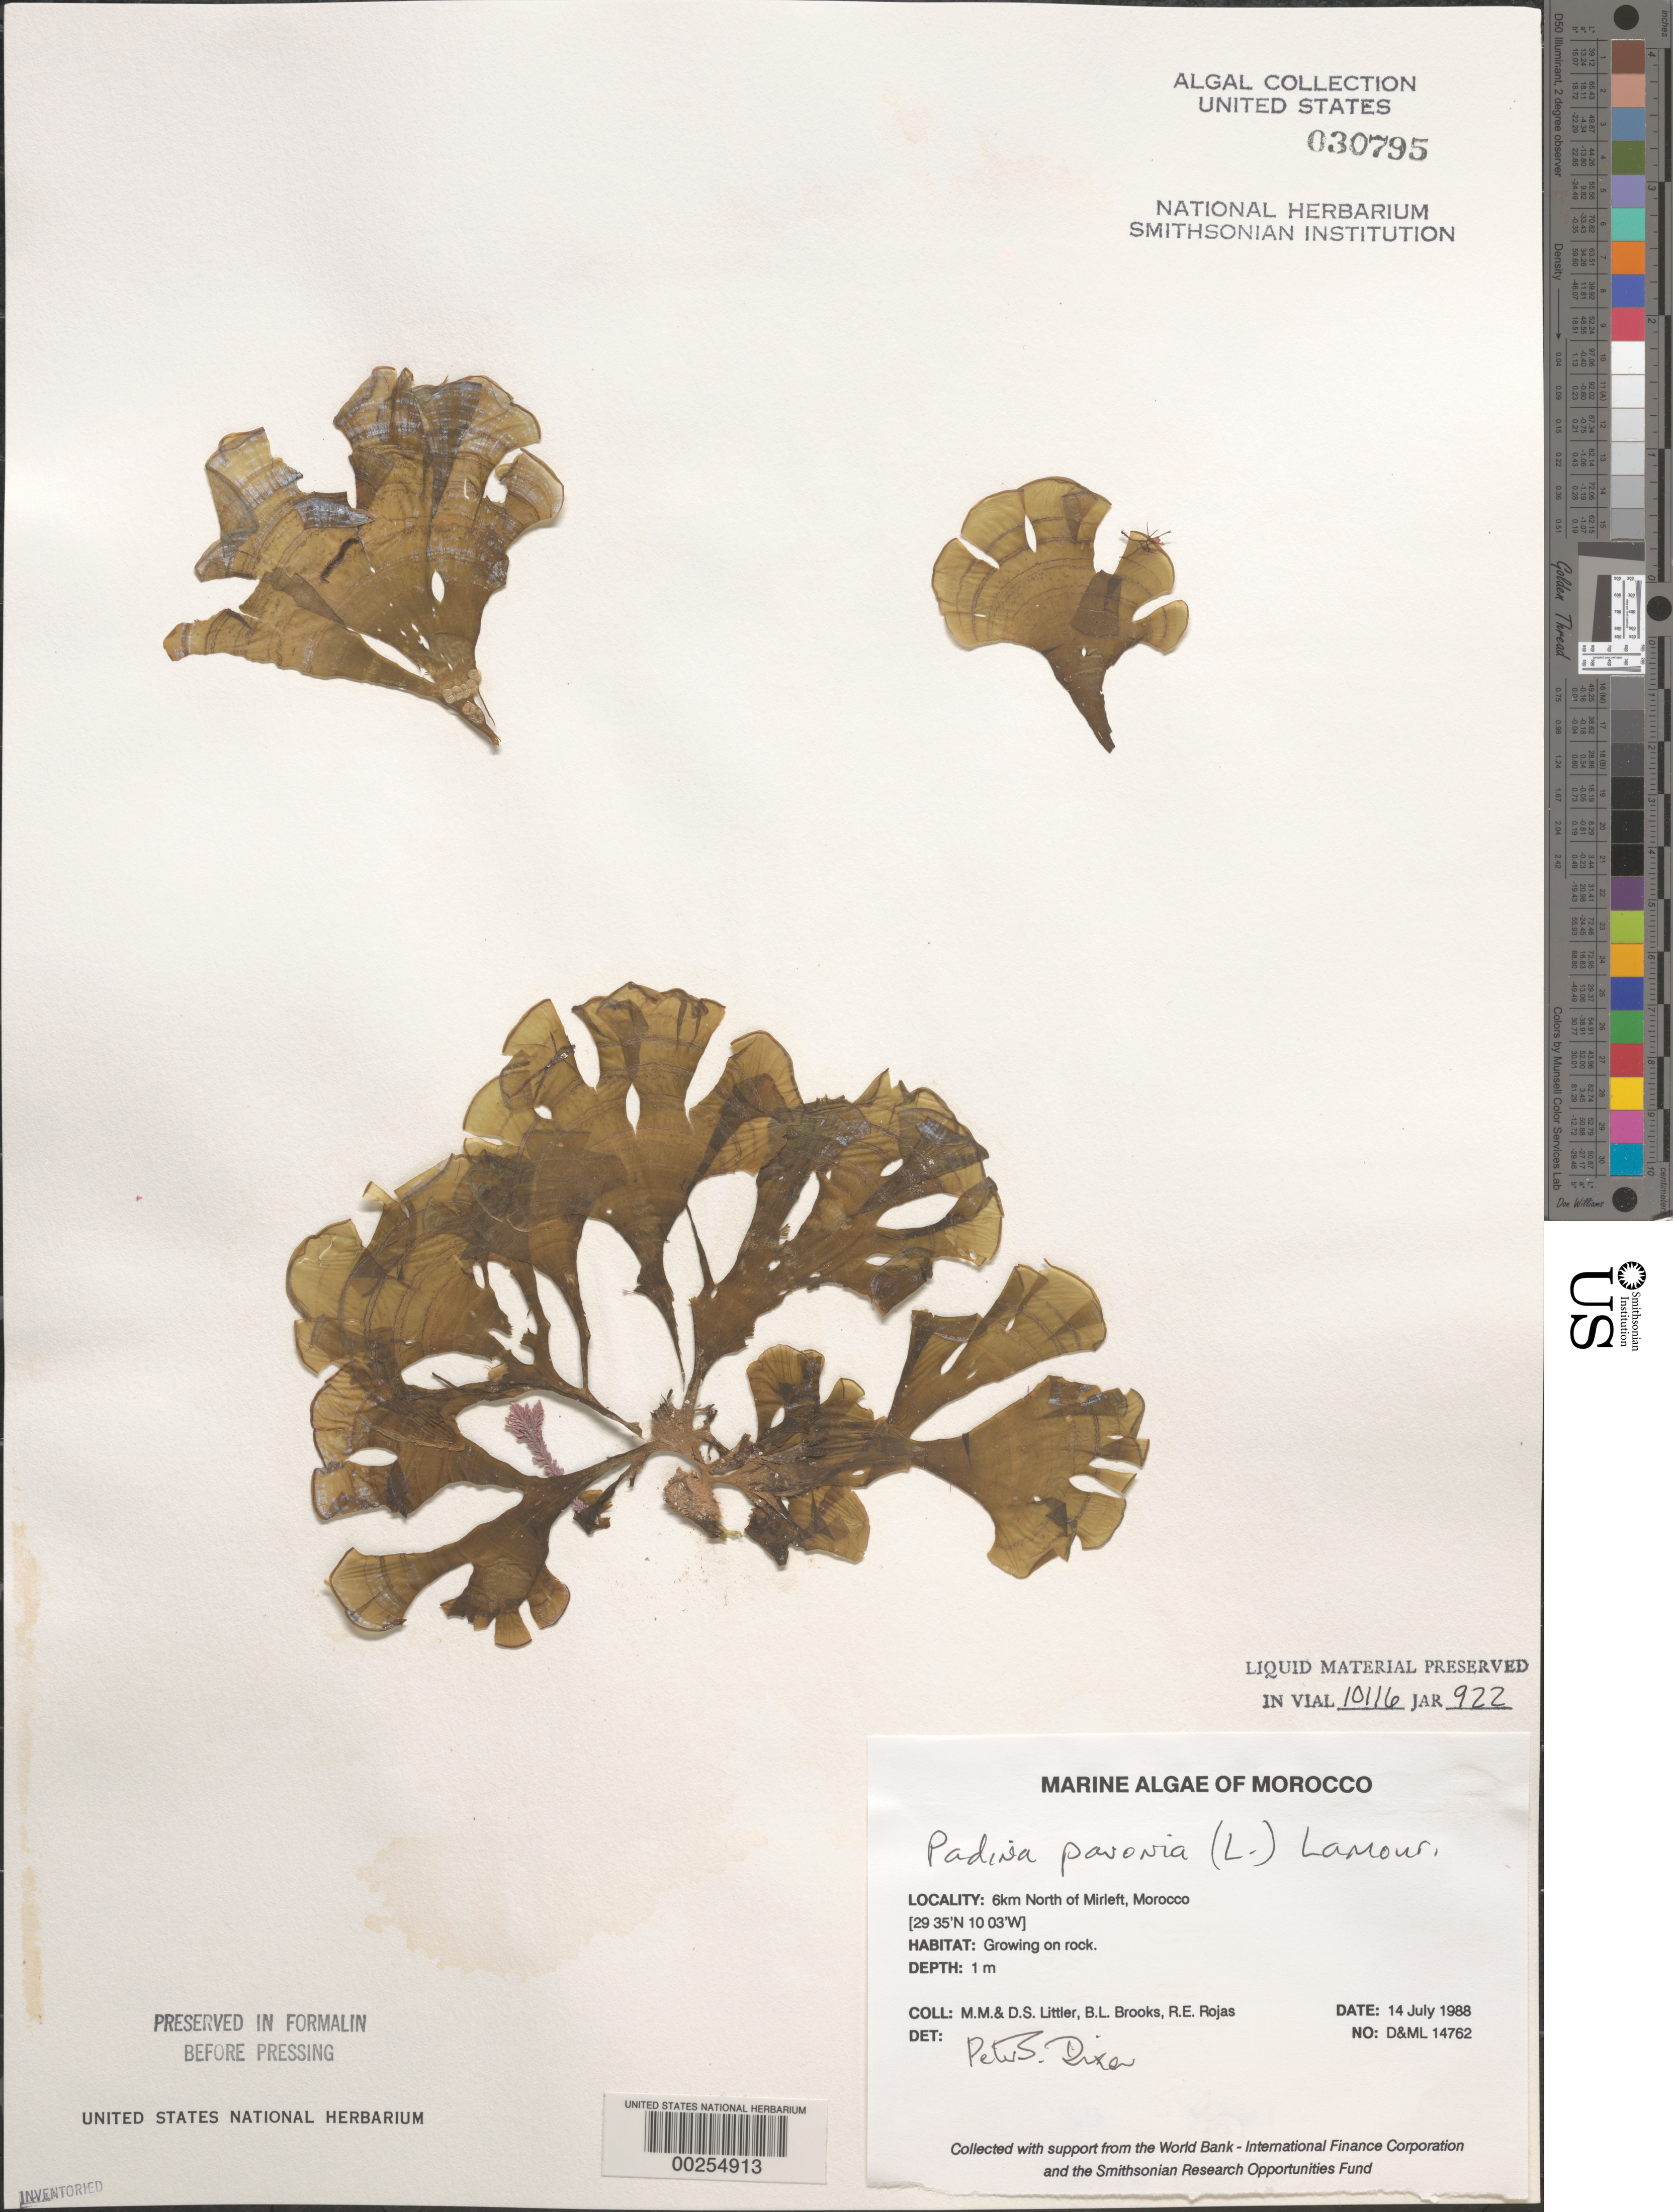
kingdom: Chromista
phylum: Ochrophyta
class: Phaeophyceae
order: Dictyotales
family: Dictyotaceae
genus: Padina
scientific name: Padina pavonica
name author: (L.) Thivy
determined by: Dixon, P. S.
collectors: M. M. Littler, D. S. Littler, B. Brooks & R. Rojas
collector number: D&ML 14762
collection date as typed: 14 Jul 1988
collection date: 1988-07-14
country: Morocco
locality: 6 km north of Mirleft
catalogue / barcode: US 30795